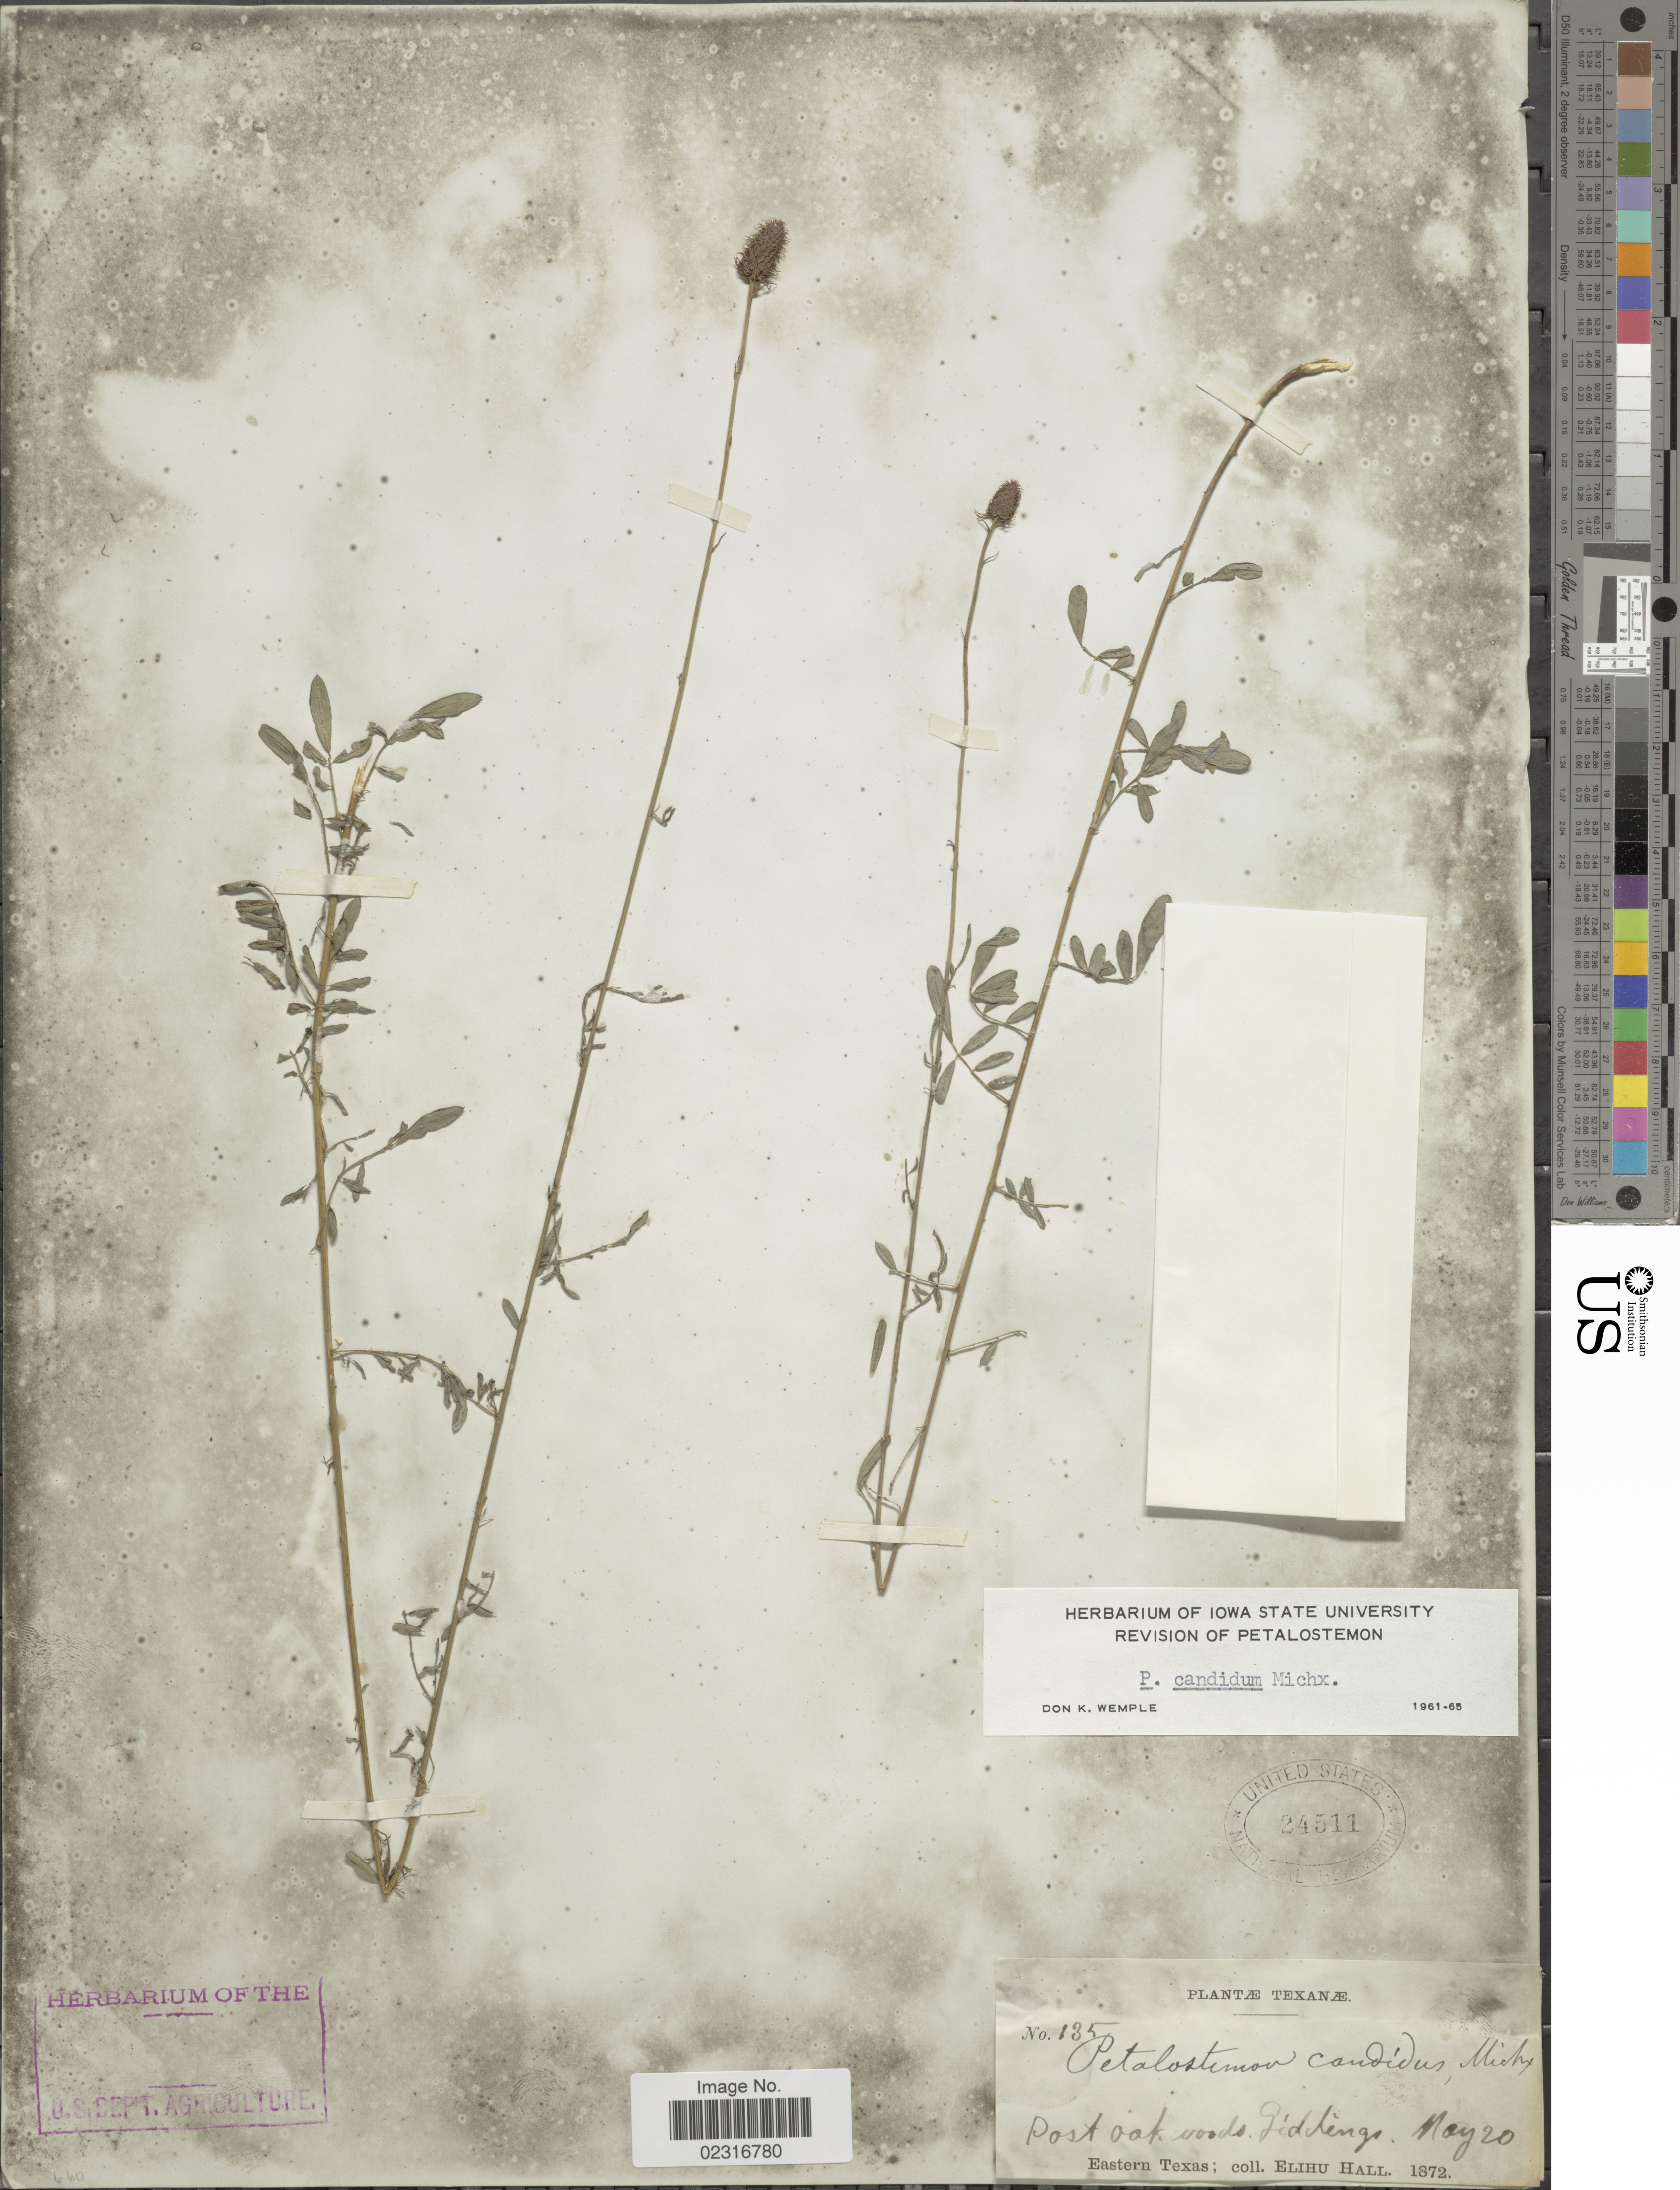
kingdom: Plantae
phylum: Tracheophyta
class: Magnoliopsida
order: Fabales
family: Fabaceae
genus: Dalea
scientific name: Dalea candida var. candida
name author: Michx. ex Willd.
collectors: E. Hall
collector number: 135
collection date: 1872-05-20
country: United States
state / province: Texas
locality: Texanae. Giddings. Eastern Texas.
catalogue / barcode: US 24511